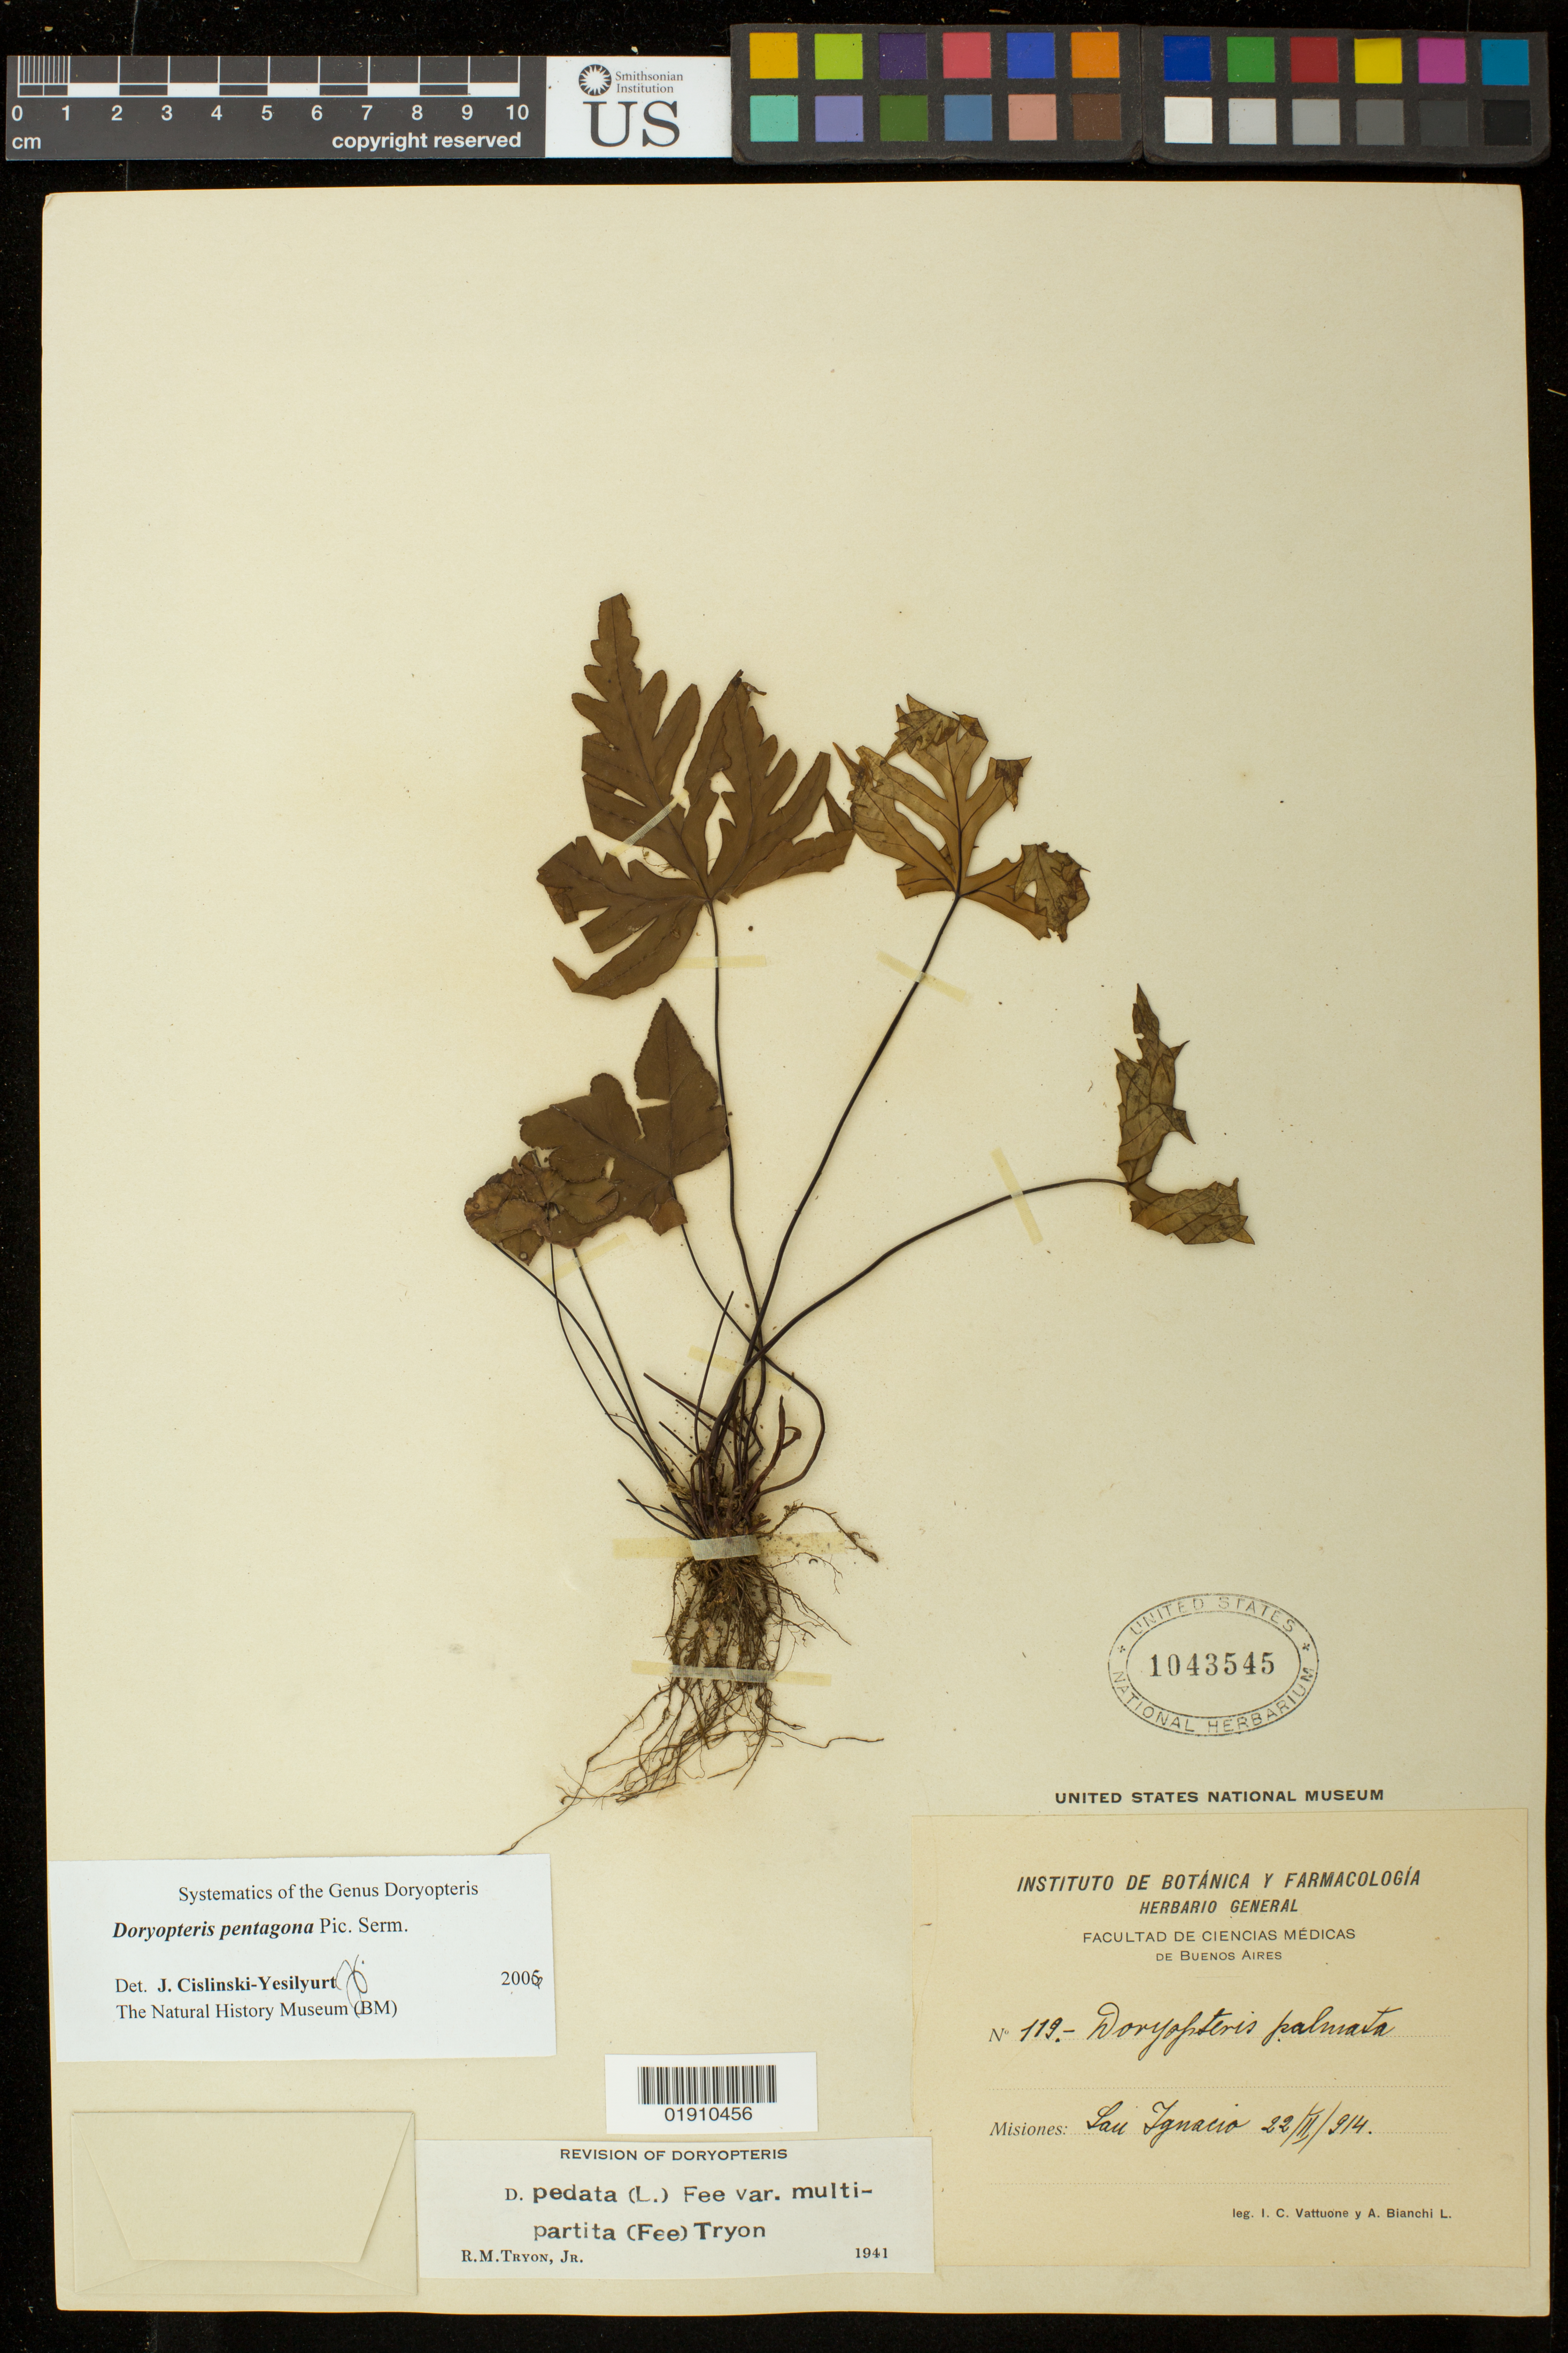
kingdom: Plantae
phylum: Tracheophyta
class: Polypodiopsida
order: Polypodiales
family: Pteridaceae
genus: Doryopteris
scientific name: Doryopteris pentagona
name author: Pic. Serm.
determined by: Cislinski-Yesilyurt, J.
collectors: I. Vattuone & A. Bianchi L.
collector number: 119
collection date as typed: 22/II/1914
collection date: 1914-02-22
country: Argentina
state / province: Buenos Aires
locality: Buenos Aires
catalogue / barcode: US 1043545